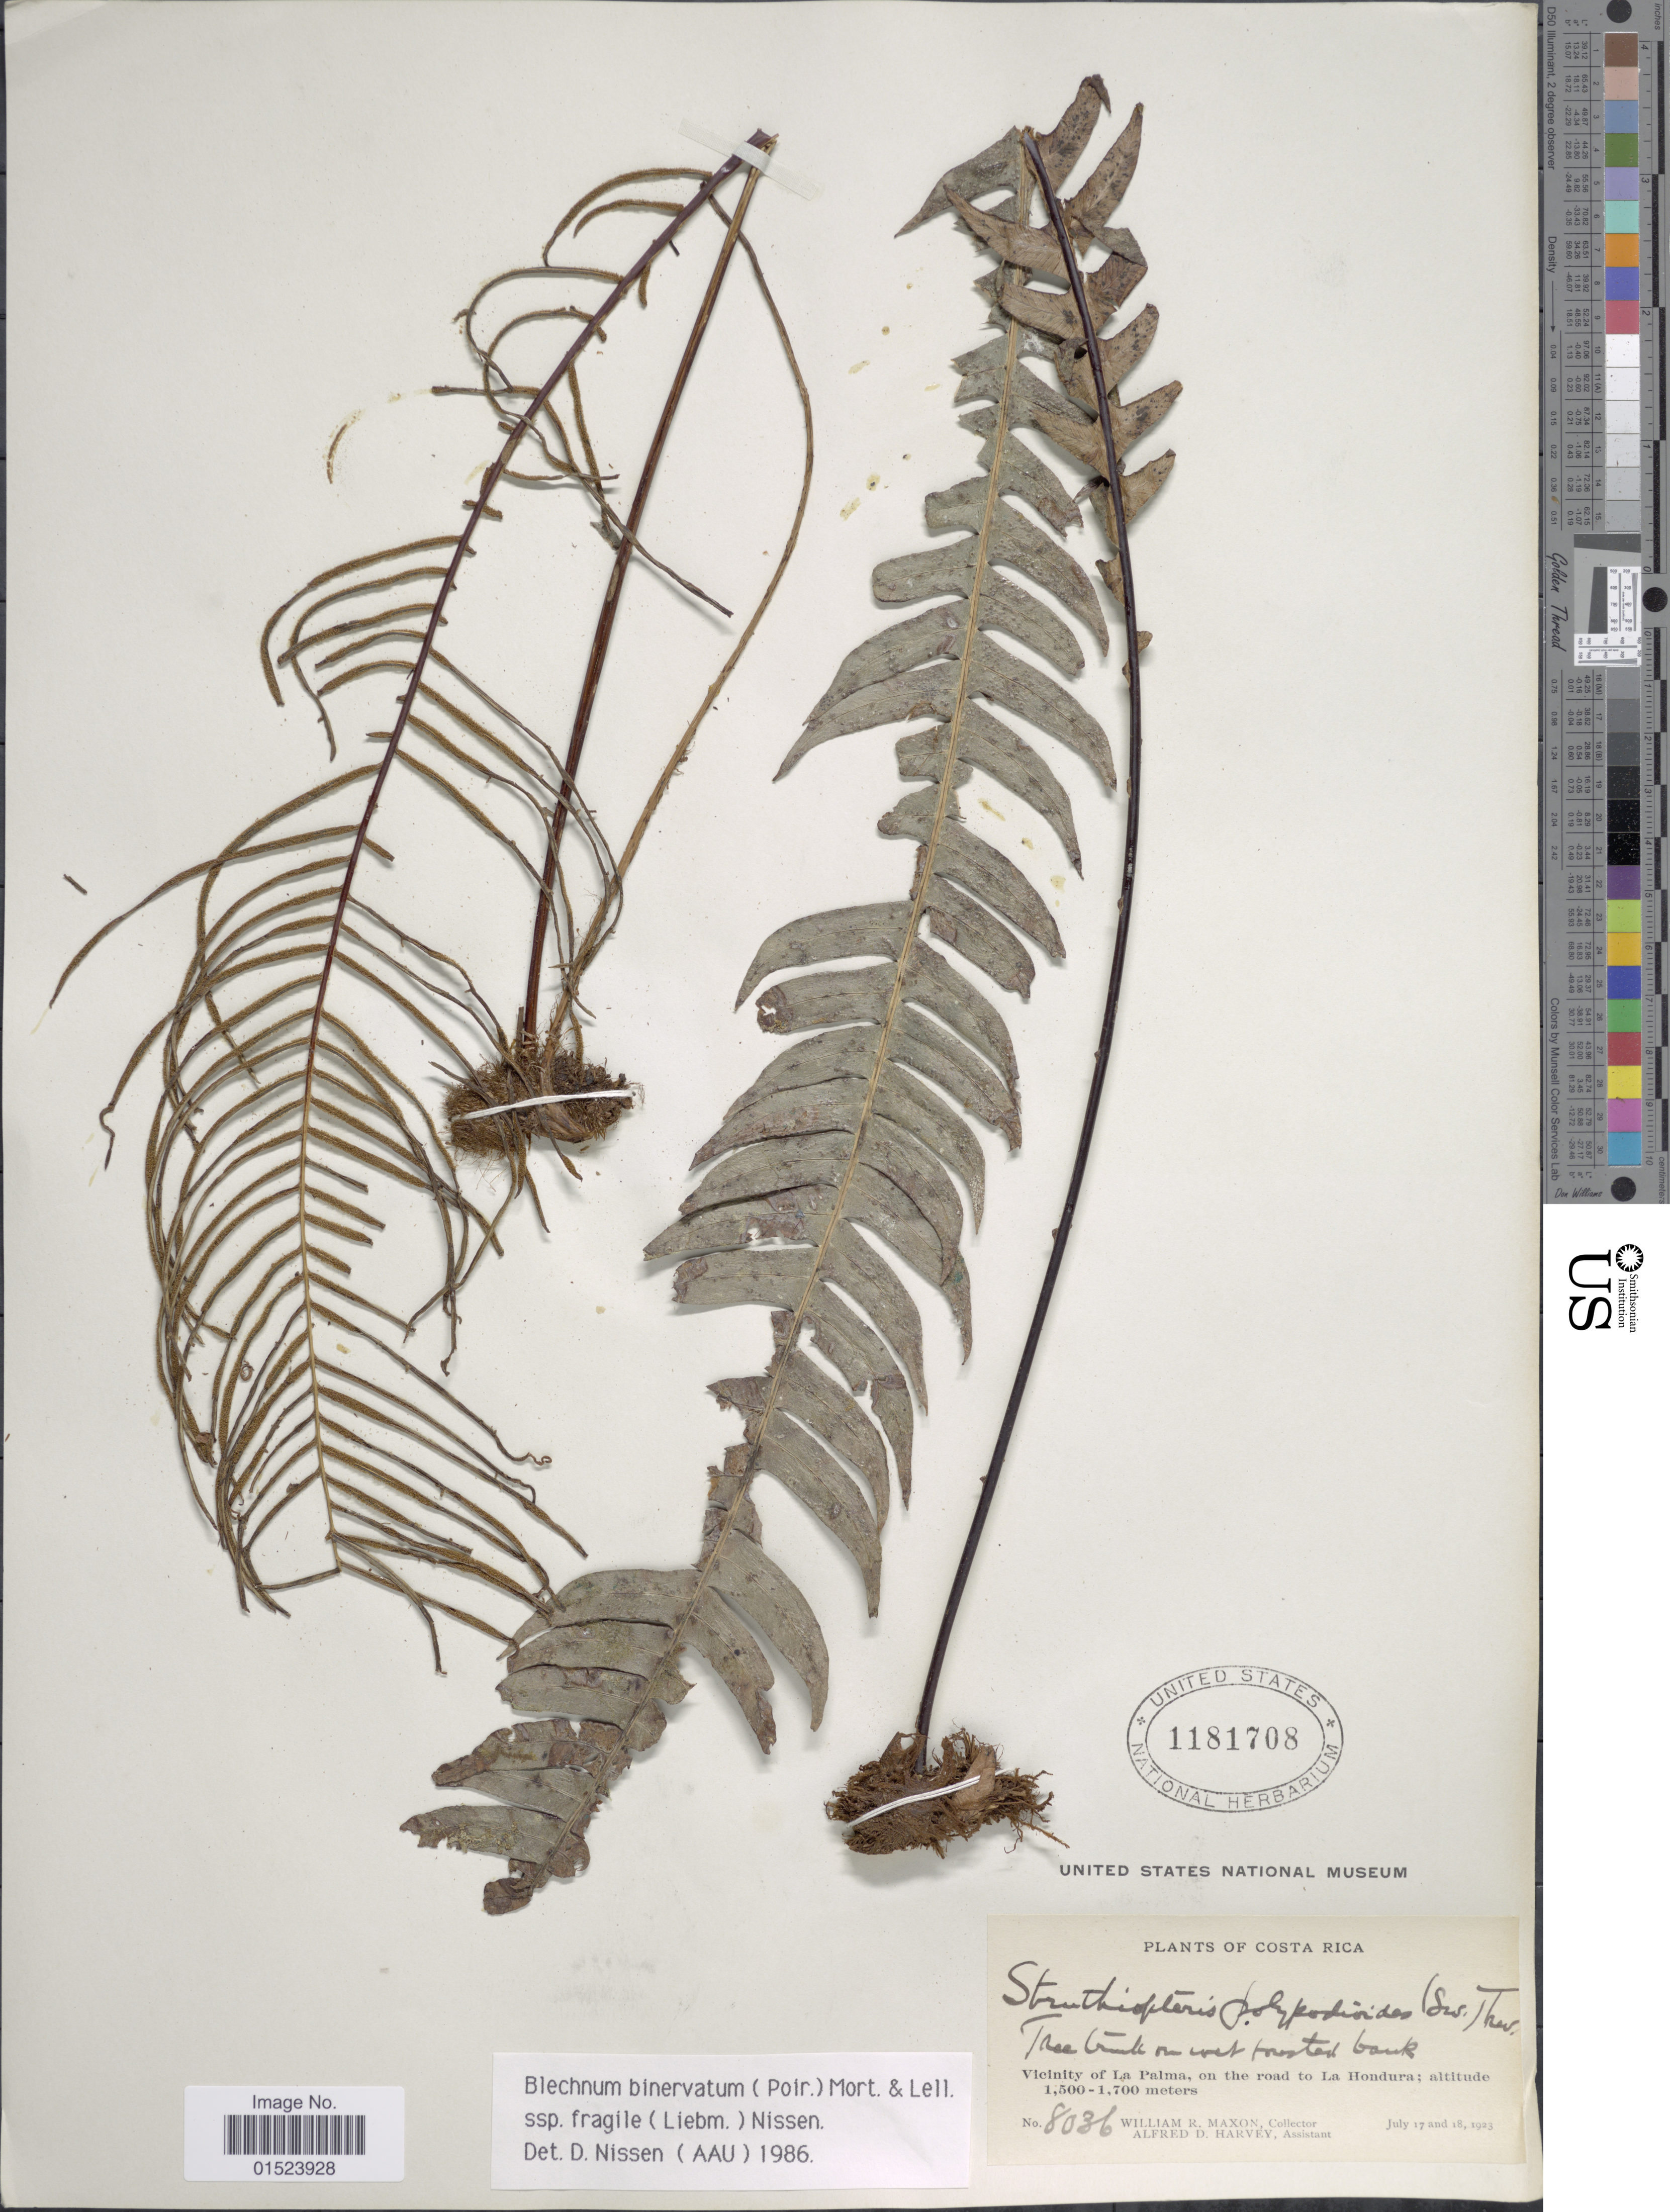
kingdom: Plantae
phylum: Tracheophyta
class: Polypodiopsida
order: Polypodiales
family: Blechnaceae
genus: Blechnum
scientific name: Blechnum fragile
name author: (Liebm.) C.V. Morton & Lellinger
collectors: W. R. Maxon & A. D. Harvey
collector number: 8036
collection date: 1923-07-17/1923-07-18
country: Costa Rica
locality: Vicinity of La Palma, on the road to La Hondura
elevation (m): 1500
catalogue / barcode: US 1181708